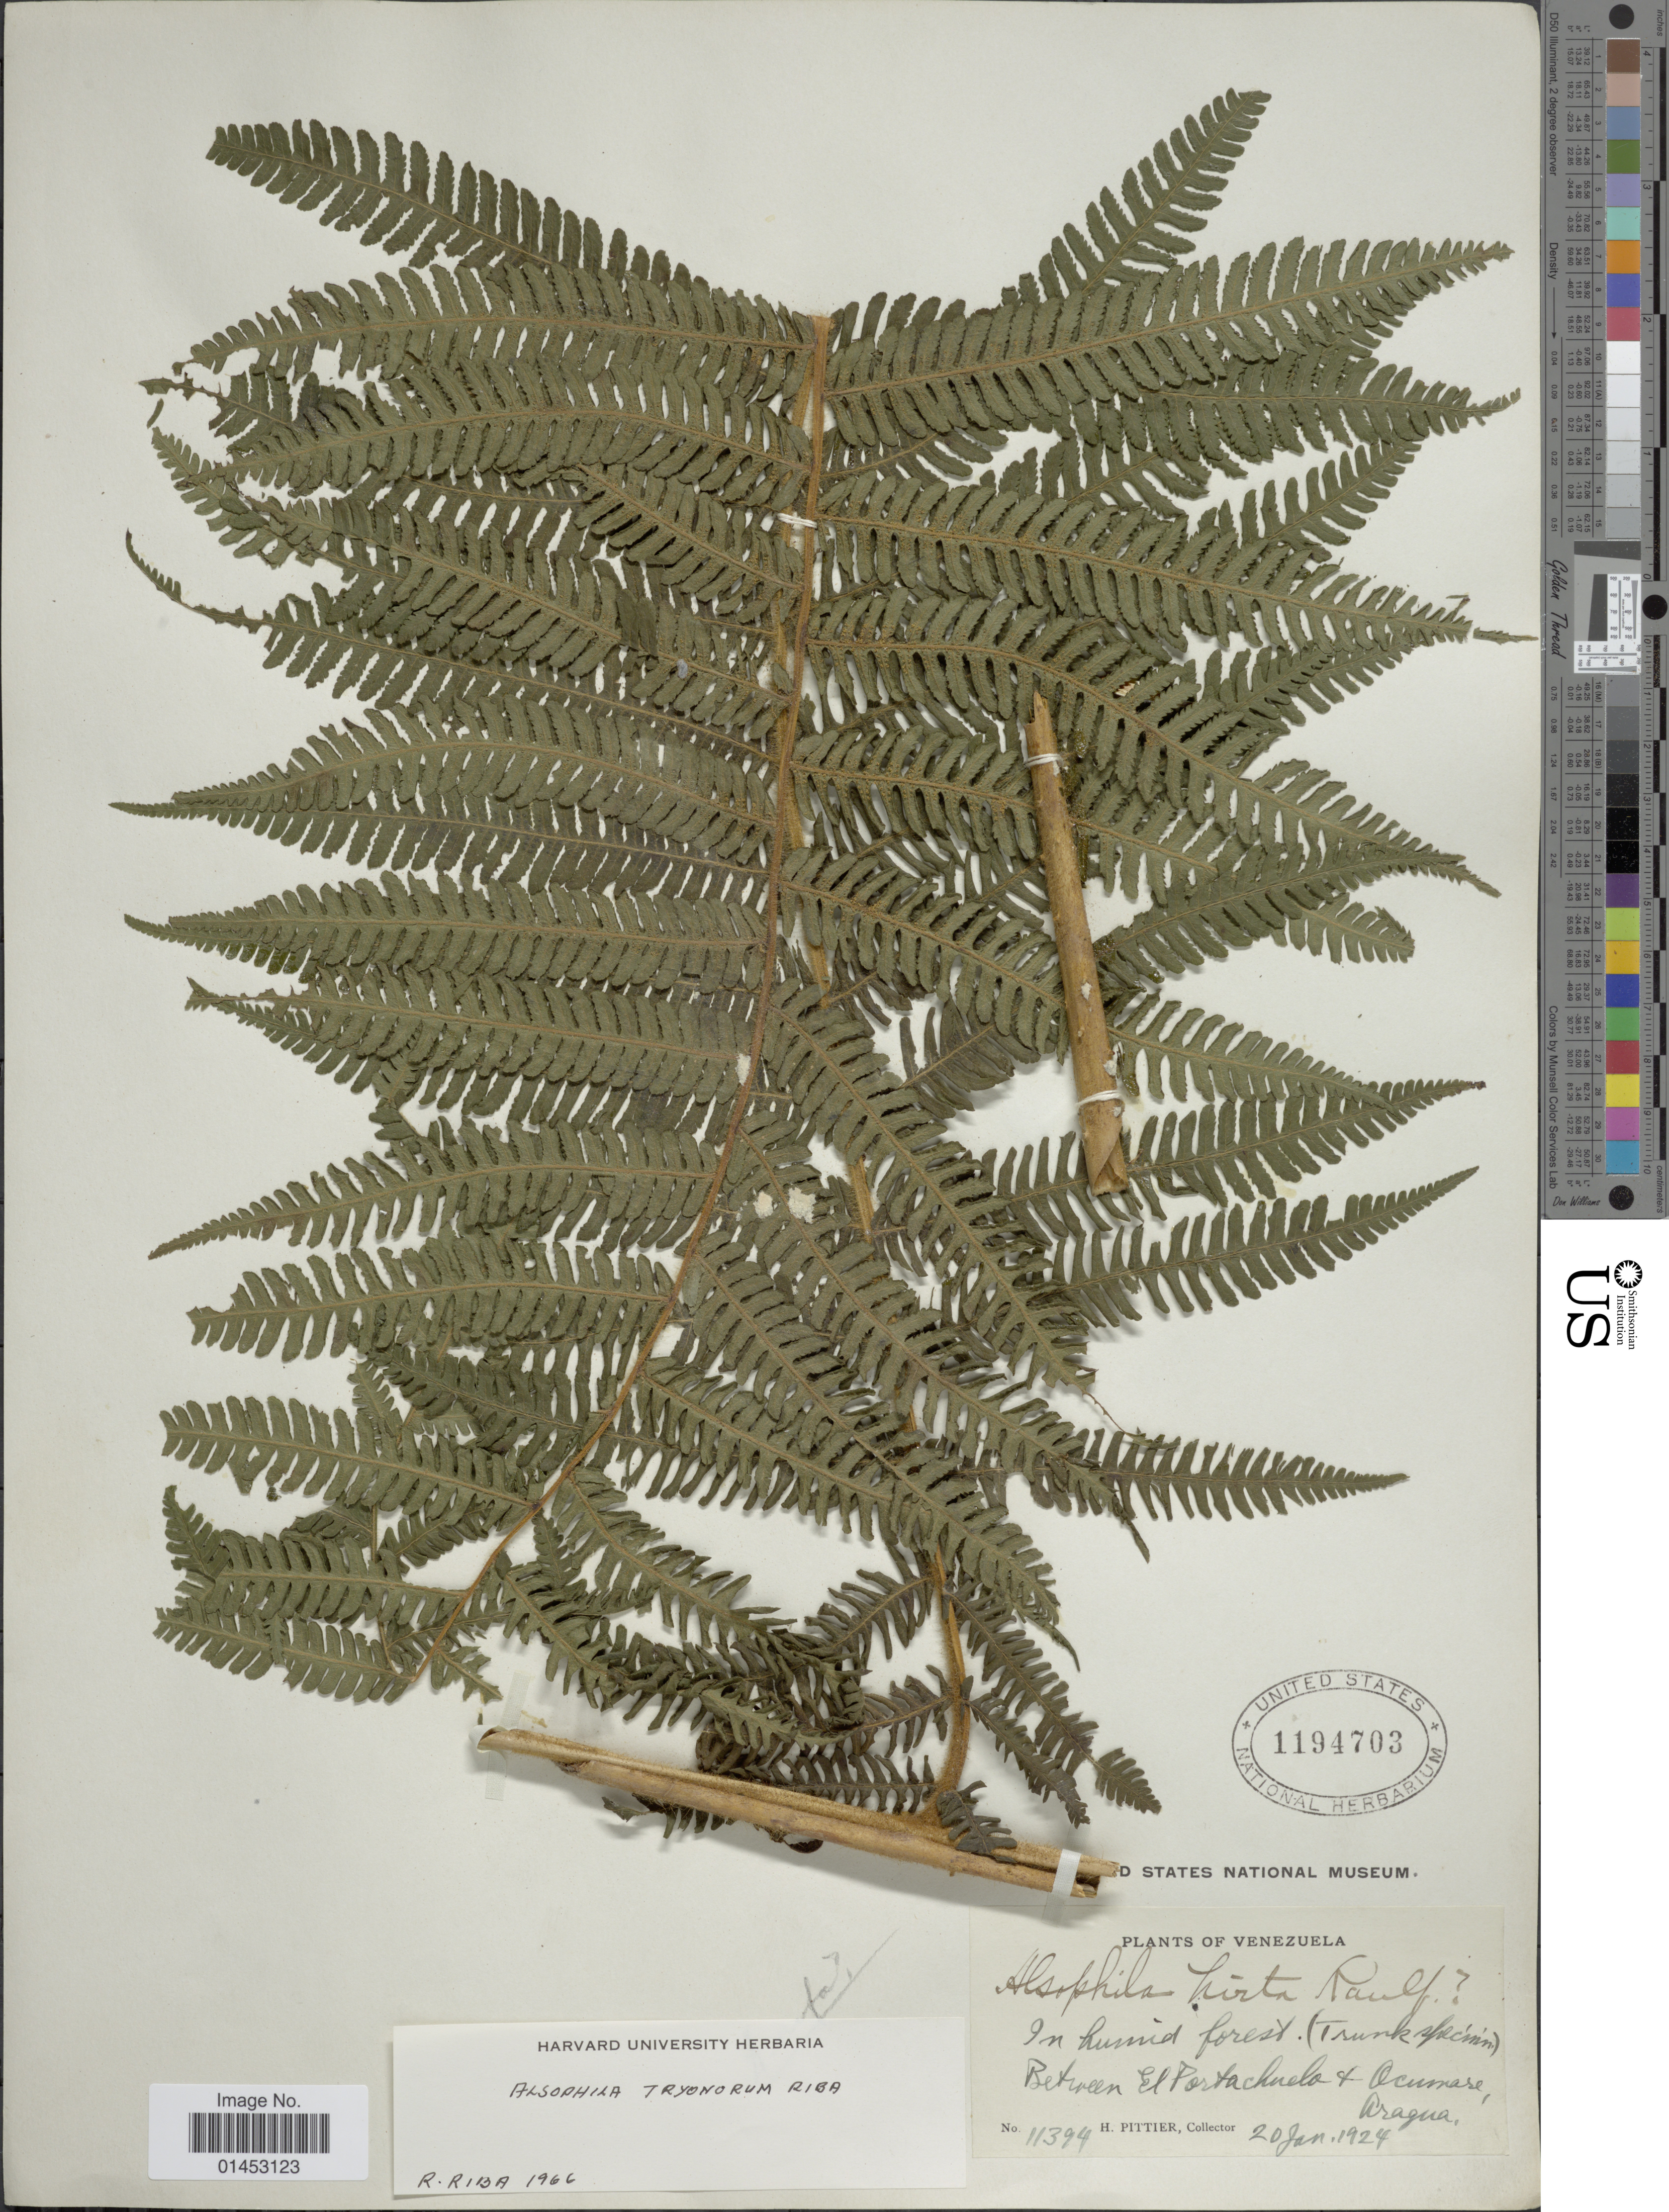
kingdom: Plantae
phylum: Tracheophyta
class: Polypodiopsida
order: Cyatheales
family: Cyatheaceae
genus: Cyathea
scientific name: Cyathea tryonorum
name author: (Riba) Lellinger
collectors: H. F. Pittier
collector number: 11394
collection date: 1924-01-20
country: Venezuela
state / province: Aragua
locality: In humid forest between El Portachuelo and Ocumare Aragua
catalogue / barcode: US 1194703